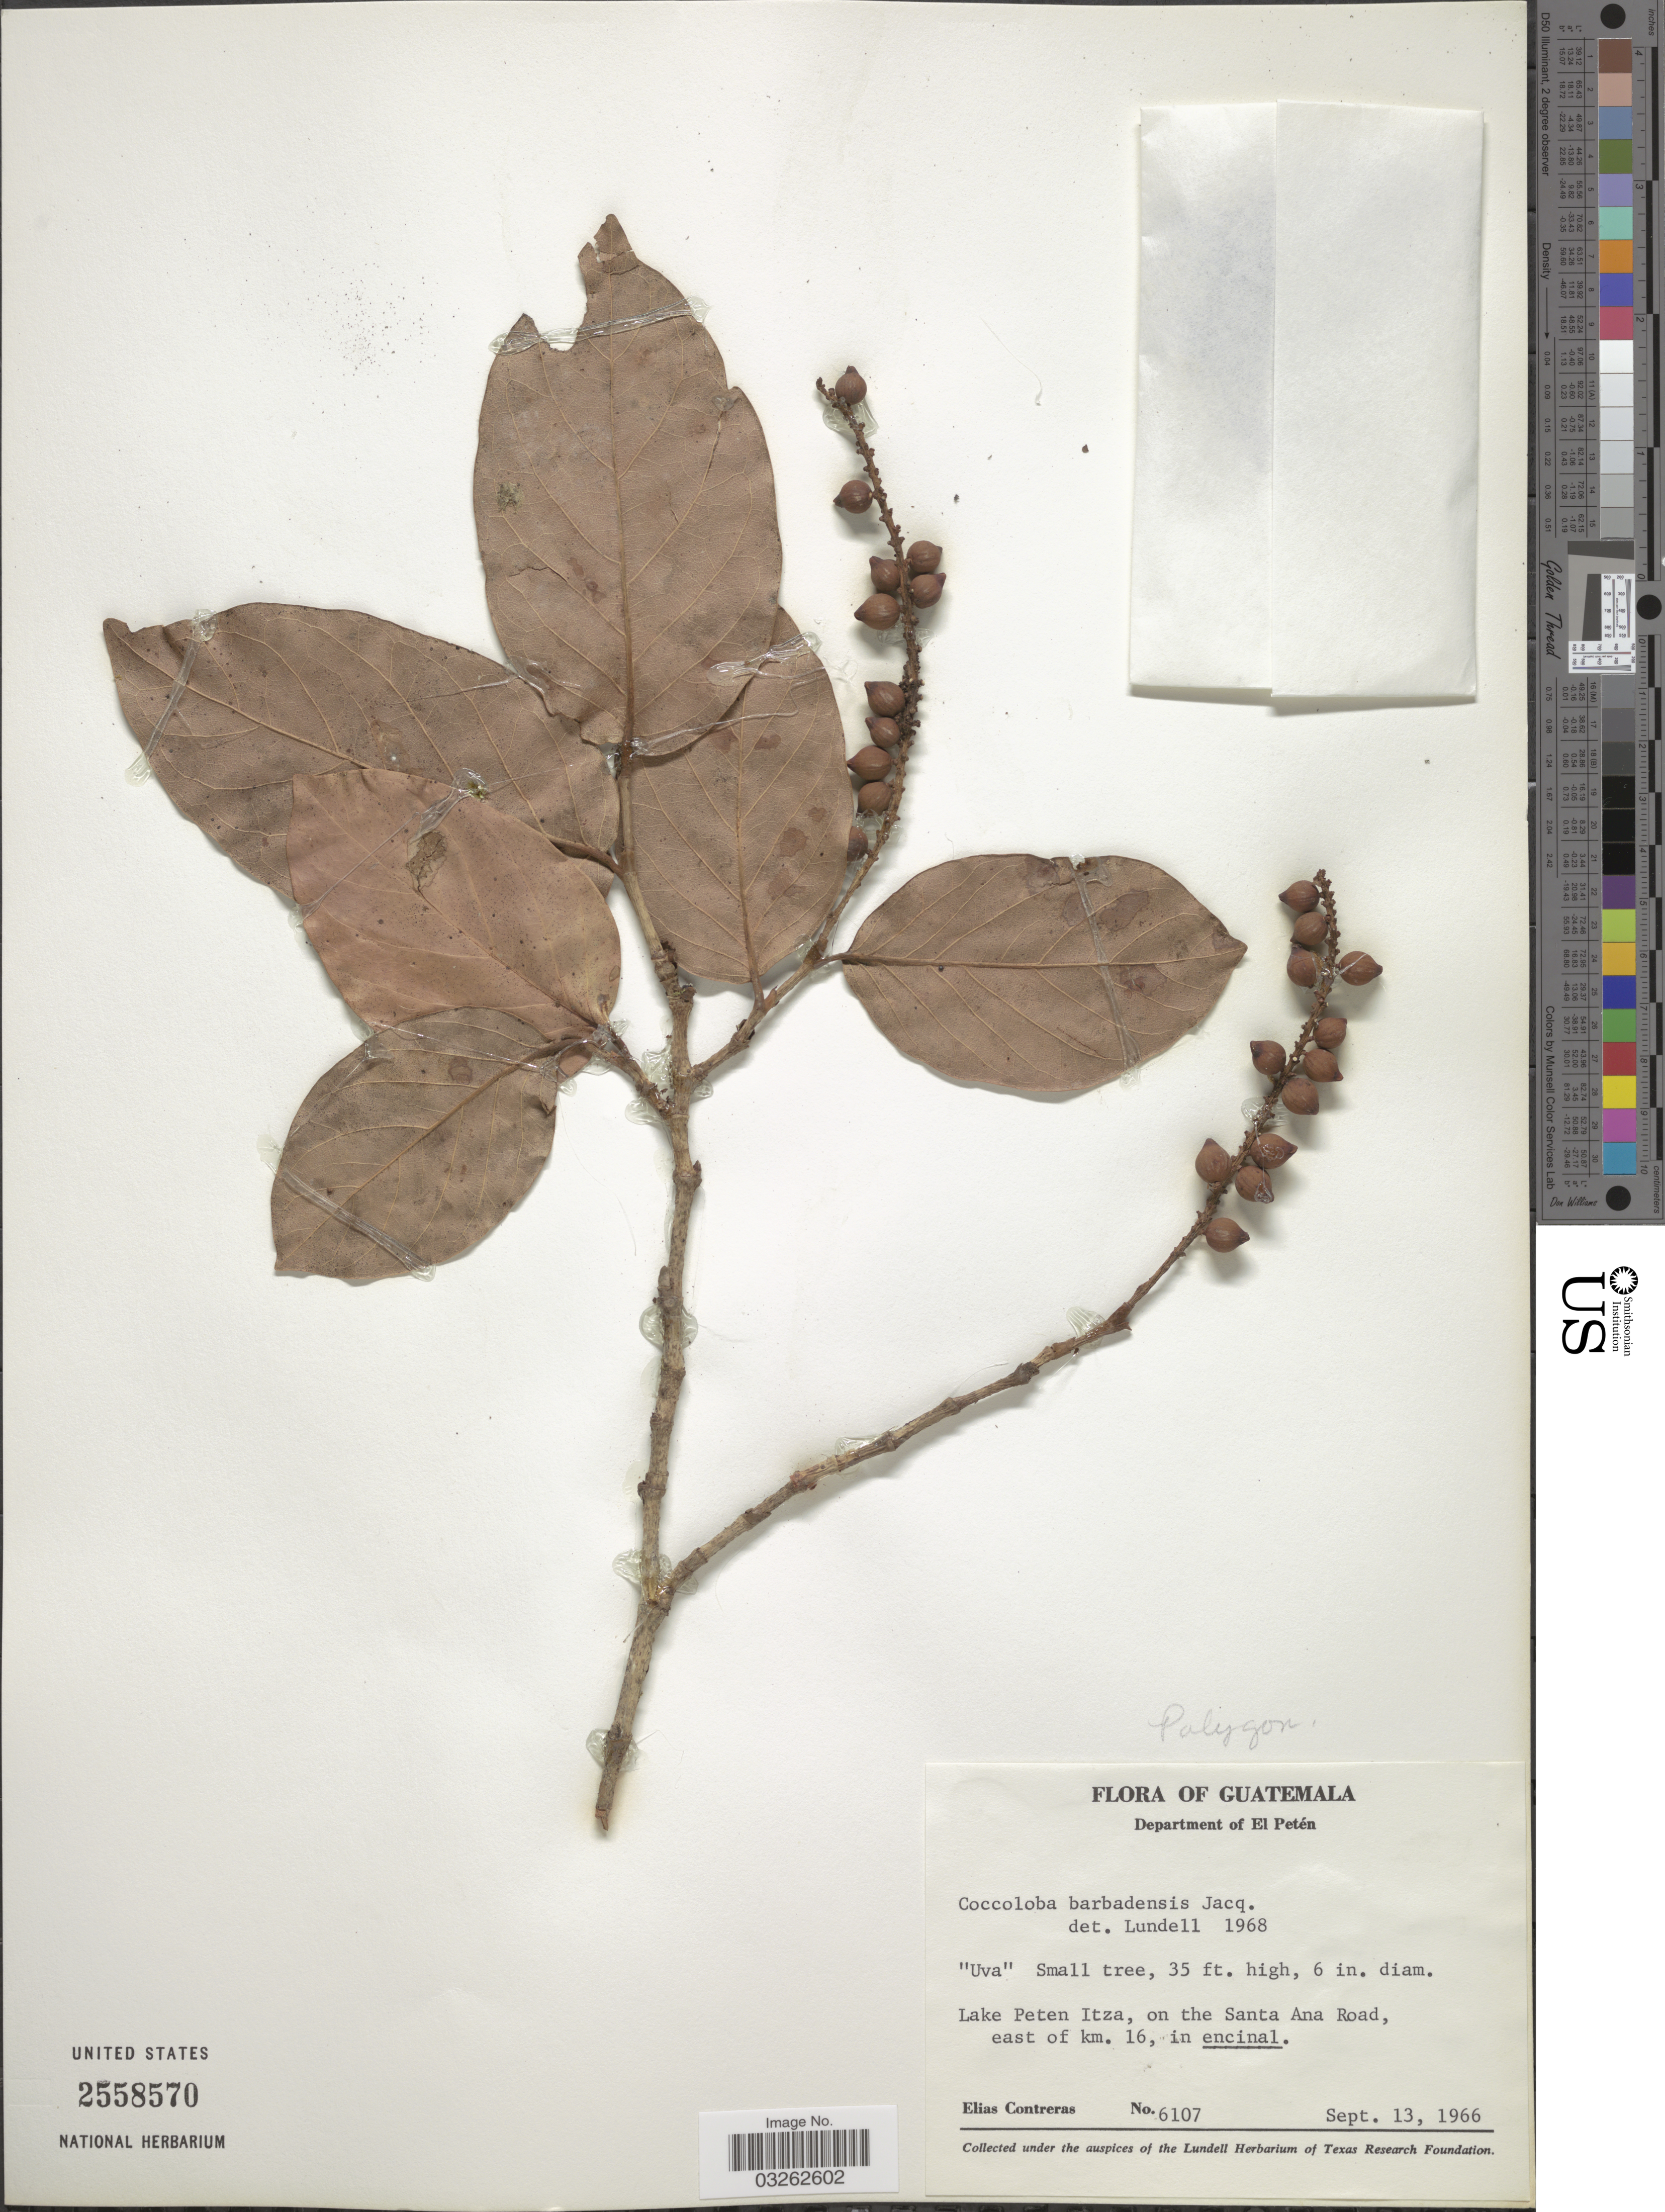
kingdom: Plantae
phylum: Tracheophyta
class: Magnoliopsida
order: Caryophyllales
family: Polygonaceae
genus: Coccoloba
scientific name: Coccoloba barbadensis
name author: Jacq.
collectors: E. Contreras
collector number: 6107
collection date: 1966-09-13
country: Guatemala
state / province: El Petén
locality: Department of El Petén. Lake Peten Itza, on the Santa Ana Road, east of km. 16.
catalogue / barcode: US 2558570